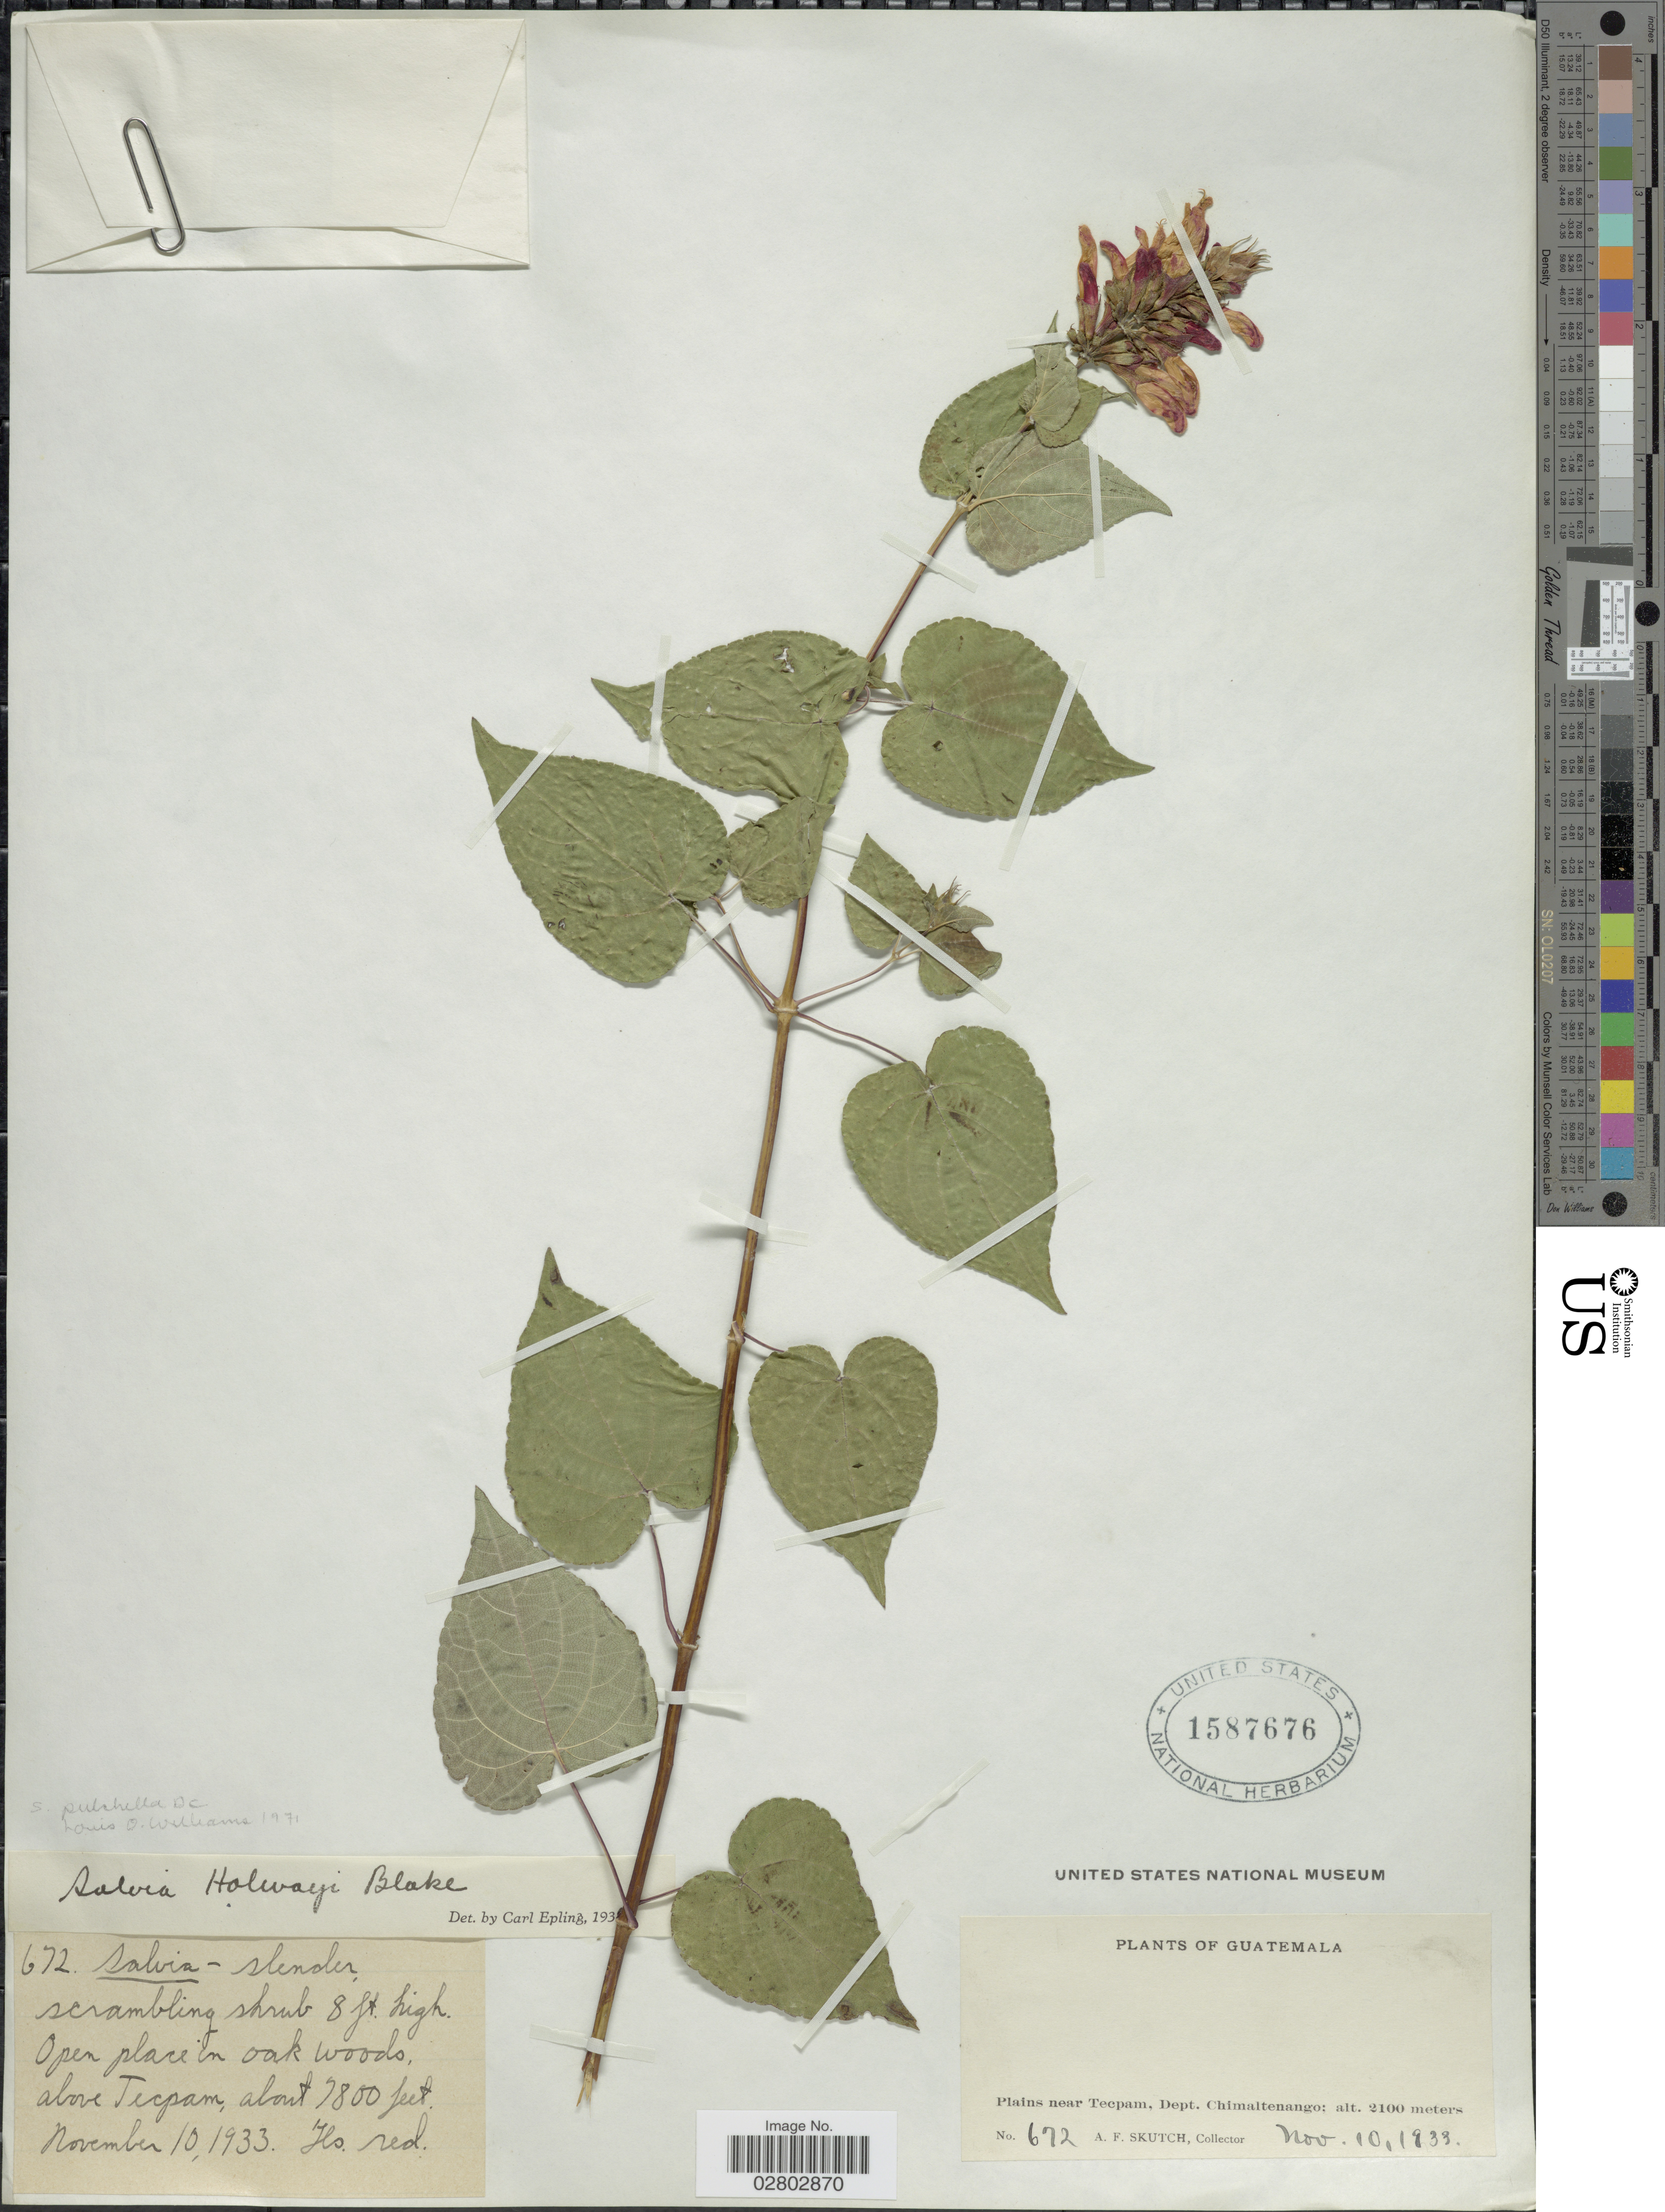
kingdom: Plantae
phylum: Tracheophyta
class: Magnoliopsida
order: Lamiales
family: Lamiaceae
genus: Salvia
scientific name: Salvia pulchella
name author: DC.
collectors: A. F. Skutch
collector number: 672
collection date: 1933-11-10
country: Guatemala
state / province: Chimaltenango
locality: Plains near Tecpam, Dept. Chimaltenango. Open places in oak woods above Tecpam.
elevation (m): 2377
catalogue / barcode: US 1587676